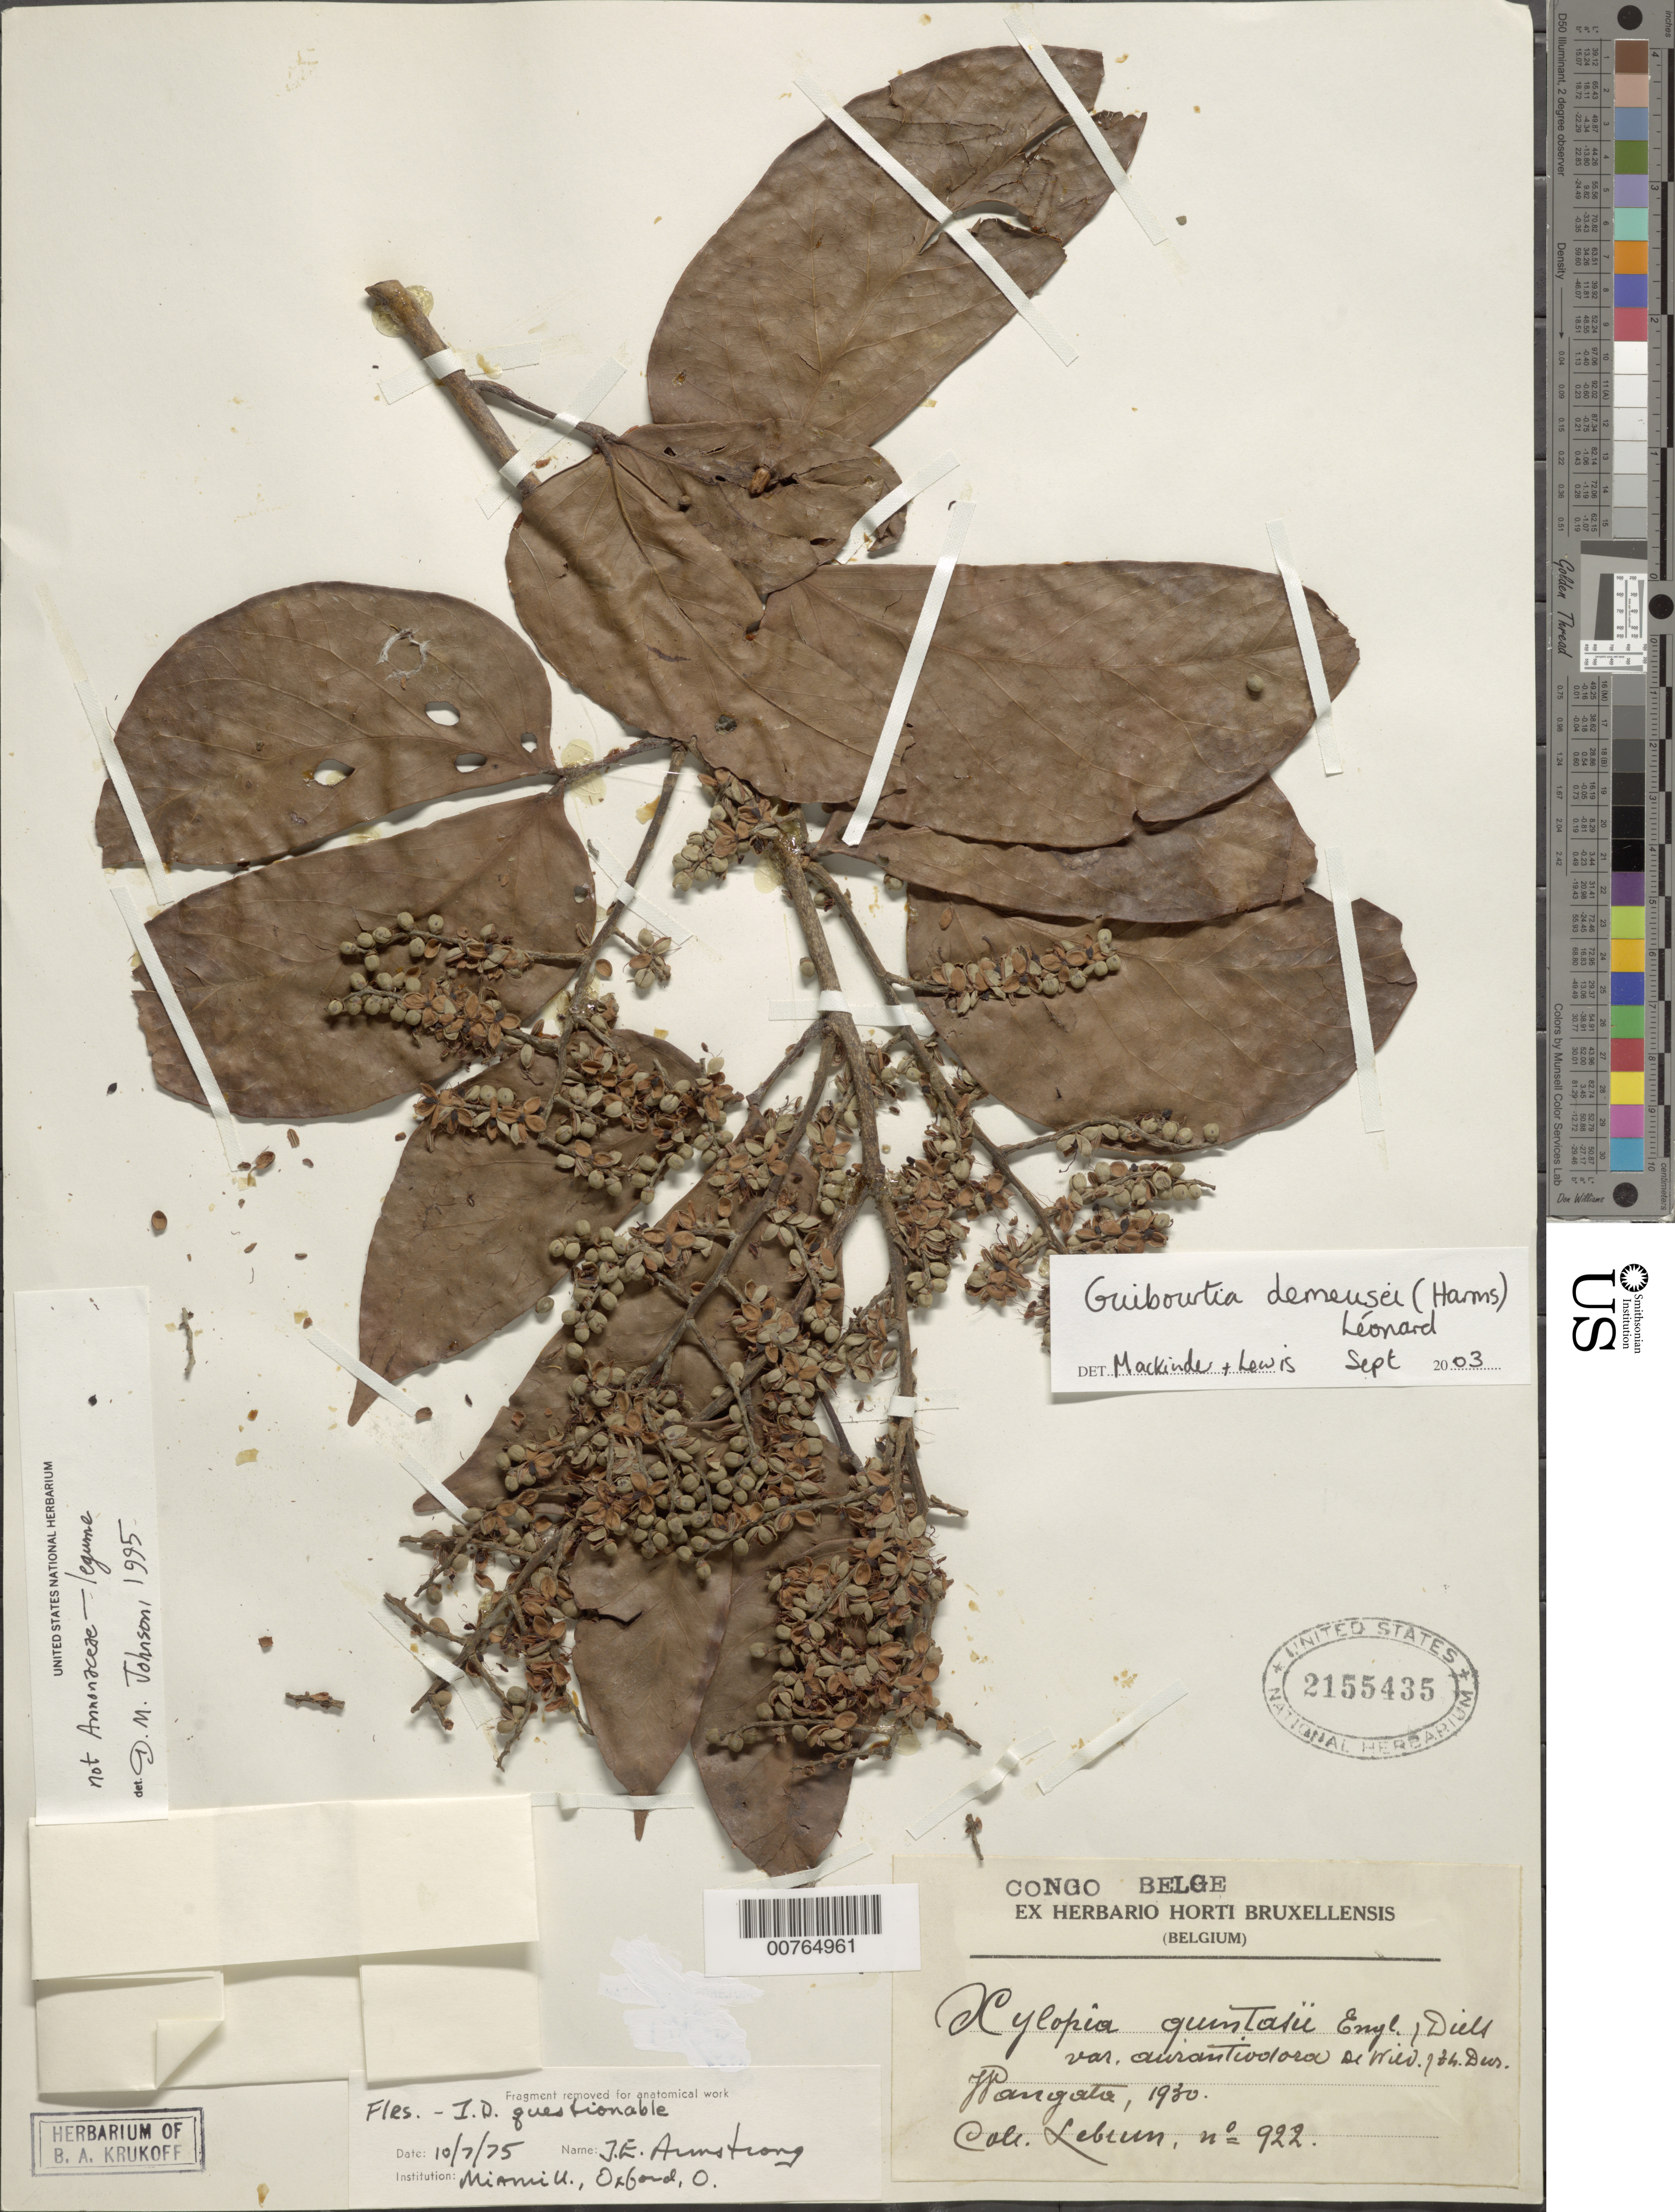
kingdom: Plantae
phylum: Tracheophyta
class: Magnoliopsida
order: Fabales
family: Fabaceae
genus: Guibourtia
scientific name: Guibourtia demeusei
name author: (Harms) J. Léonard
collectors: J.A. Lebrun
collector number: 922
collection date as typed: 1930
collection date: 1930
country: Congo, Democratic Republic of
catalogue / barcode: US 2155435